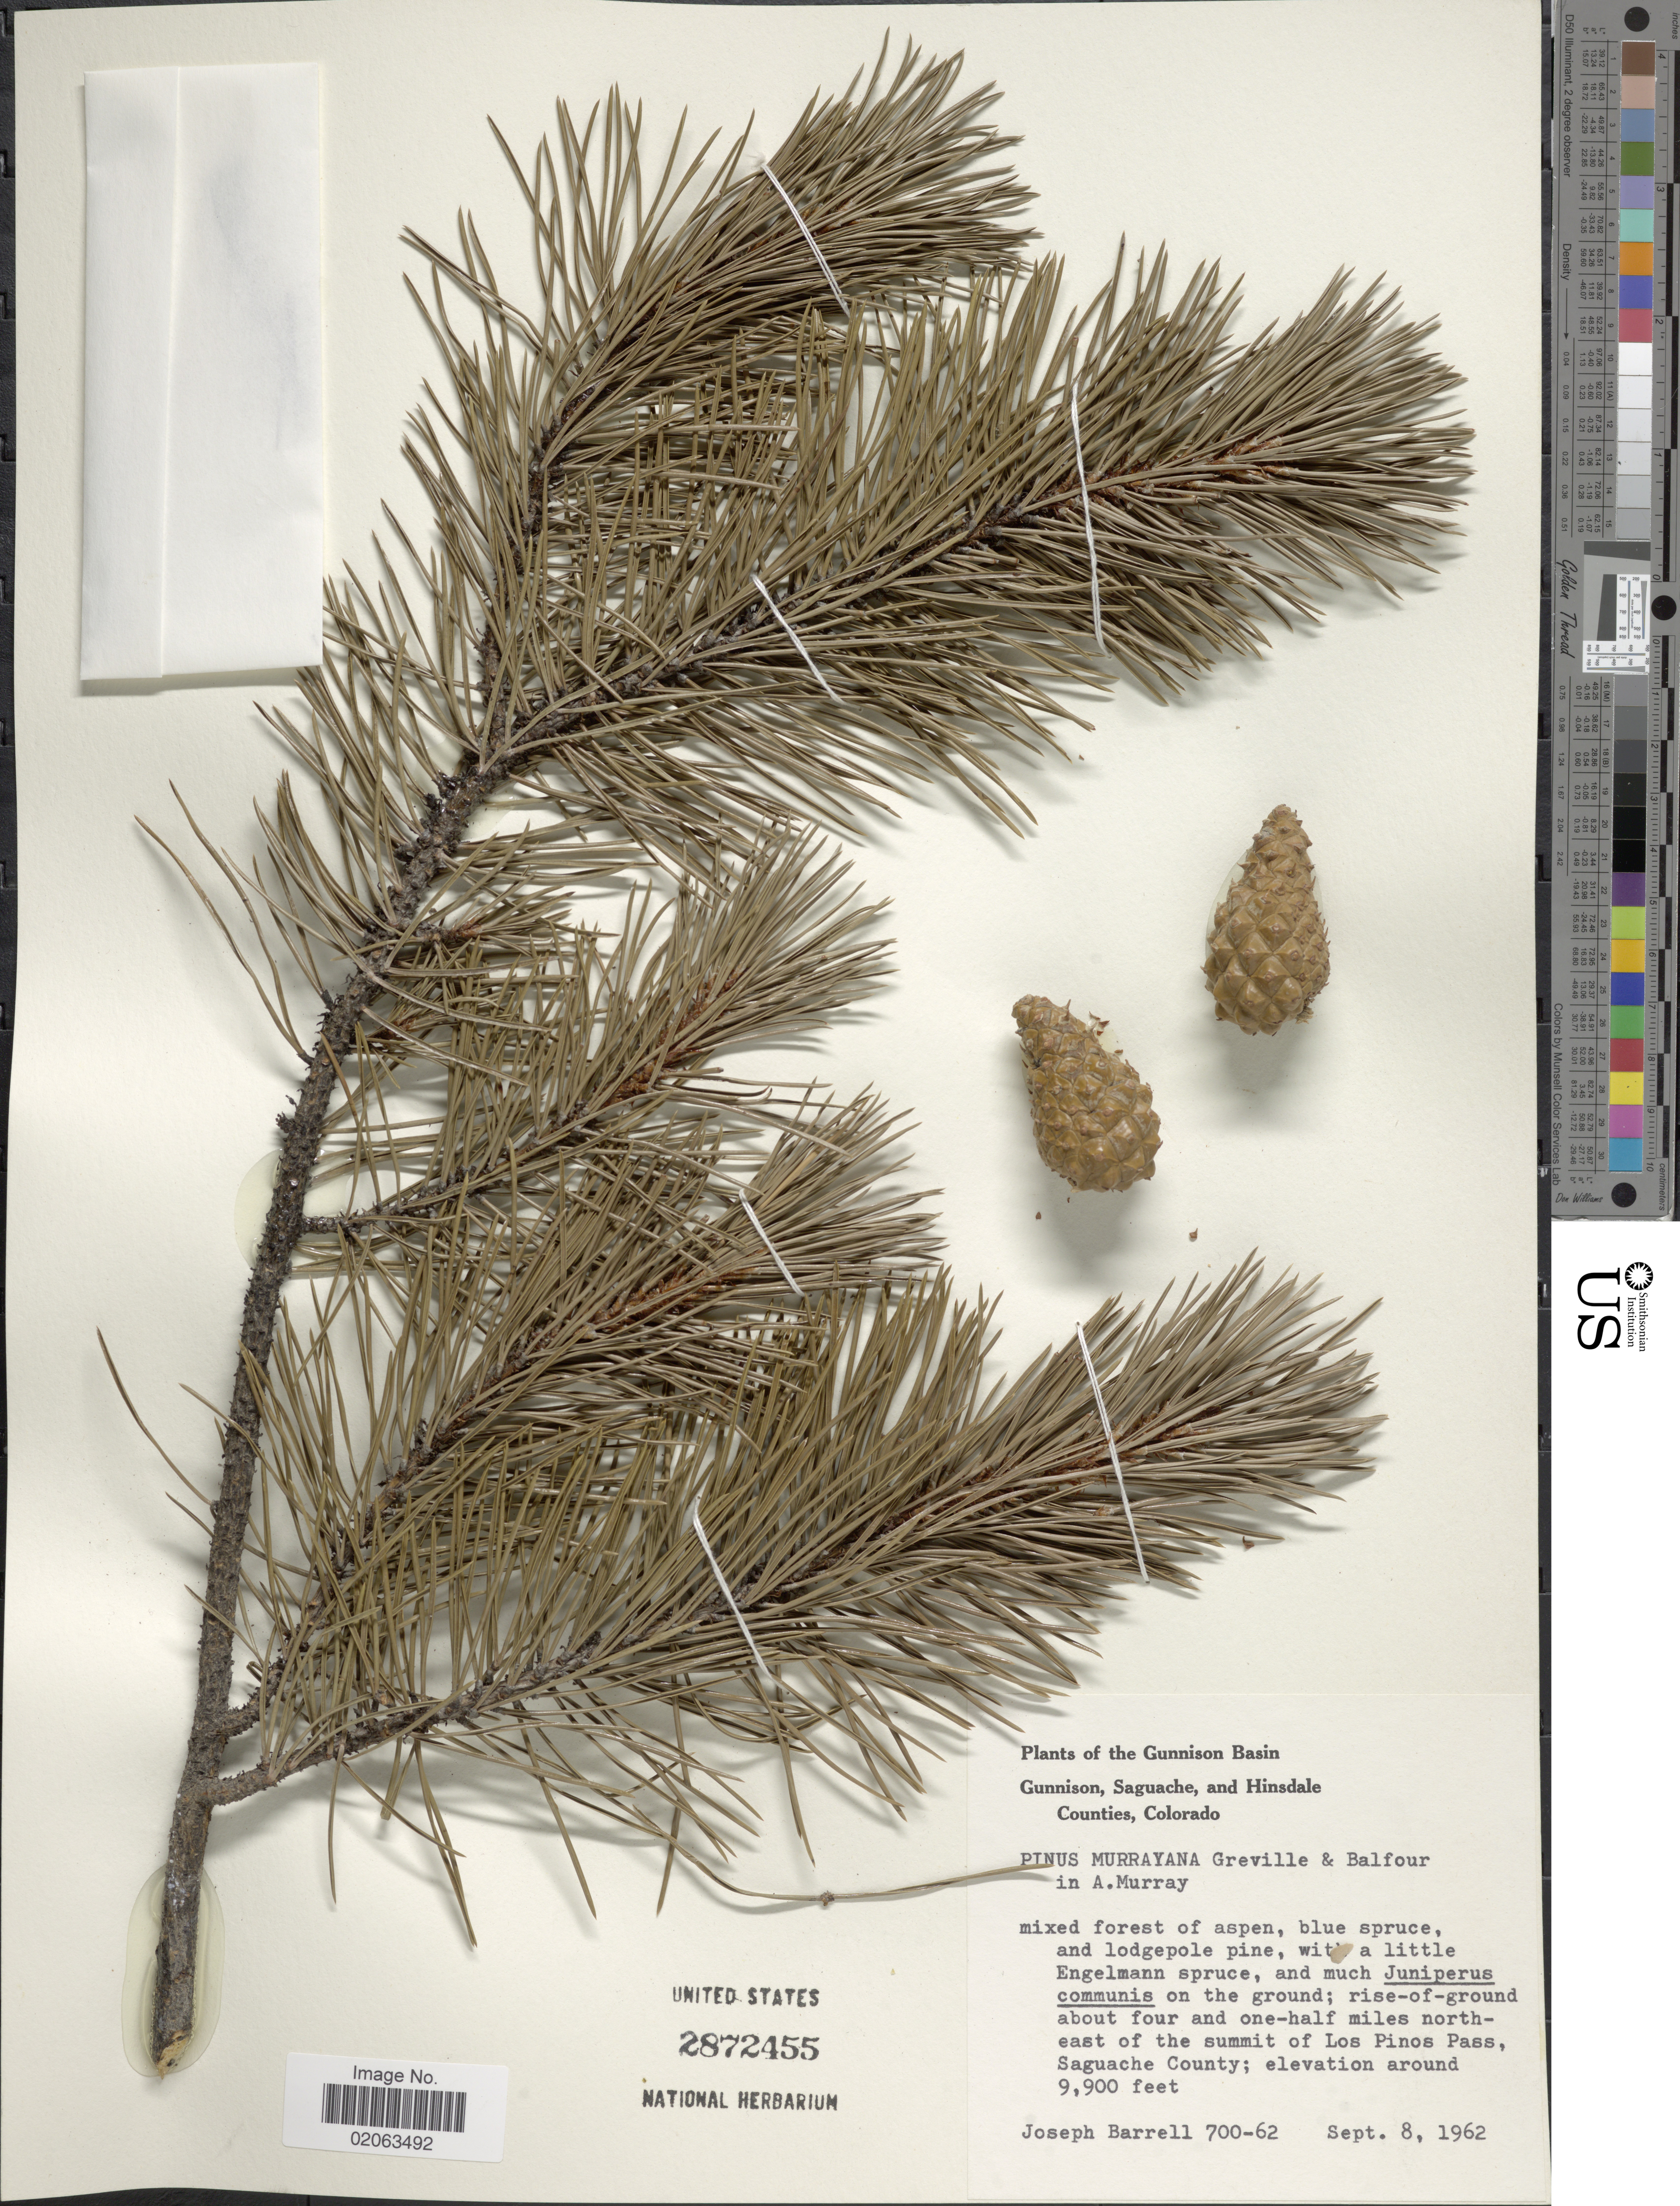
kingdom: Plantae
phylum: Tracheophyta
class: Pinopsida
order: Pinales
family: Pinaceae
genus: Pinus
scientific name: Pinus contorta var. latifolia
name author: Engelm. ex S. Watson in C. King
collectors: J. Barrell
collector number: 700-62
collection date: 1962-09-08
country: United States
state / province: Colorado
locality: Gunnison, Saguache, and Hinsdale Counties. Colorado. East of the summit of Los Pinos Pass Saguache County.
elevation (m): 3018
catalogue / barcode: US 2872455